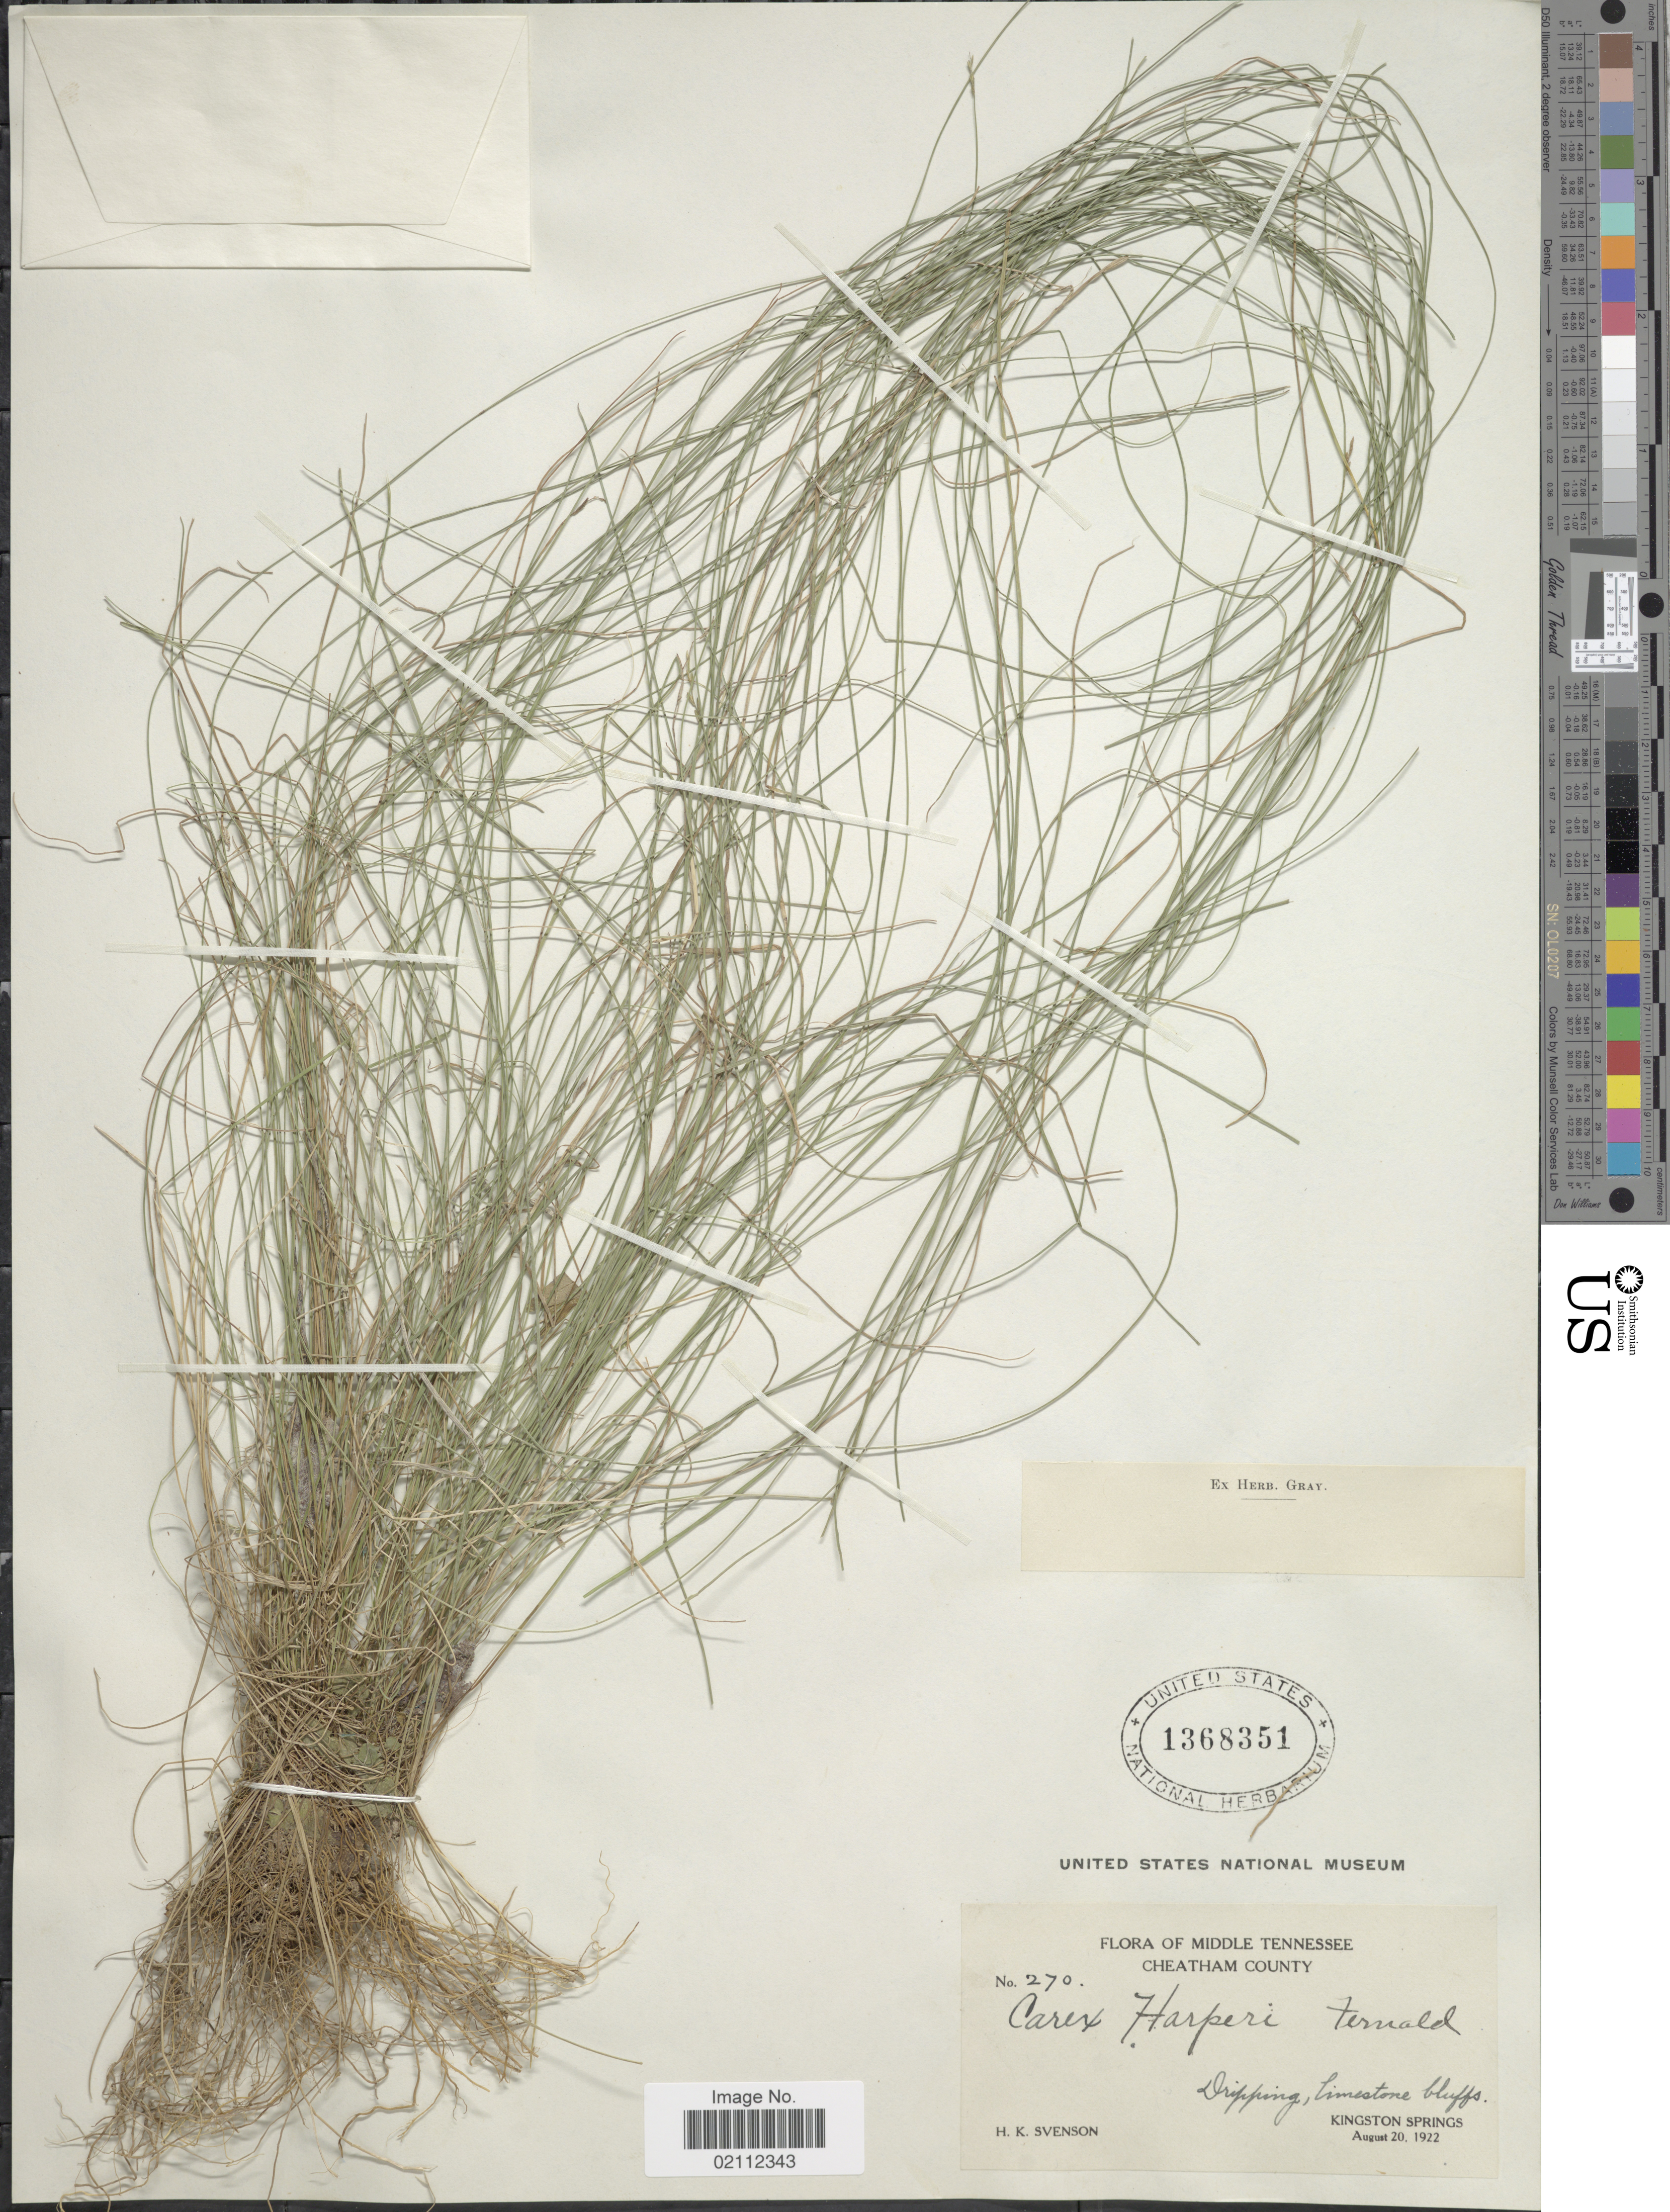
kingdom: Plantae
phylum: Tracheophyta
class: Liliopsida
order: Poales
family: Cyperaceae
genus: Carex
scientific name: Carex leptalea var. harperi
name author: (Fernald) W. Stone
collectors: H. K. Svenson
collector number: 270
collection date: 1922-08-20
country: United States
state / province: Tennessee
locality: Cheatham County. Kingston Springs. Middle Tennessee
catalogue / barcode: US 1368351